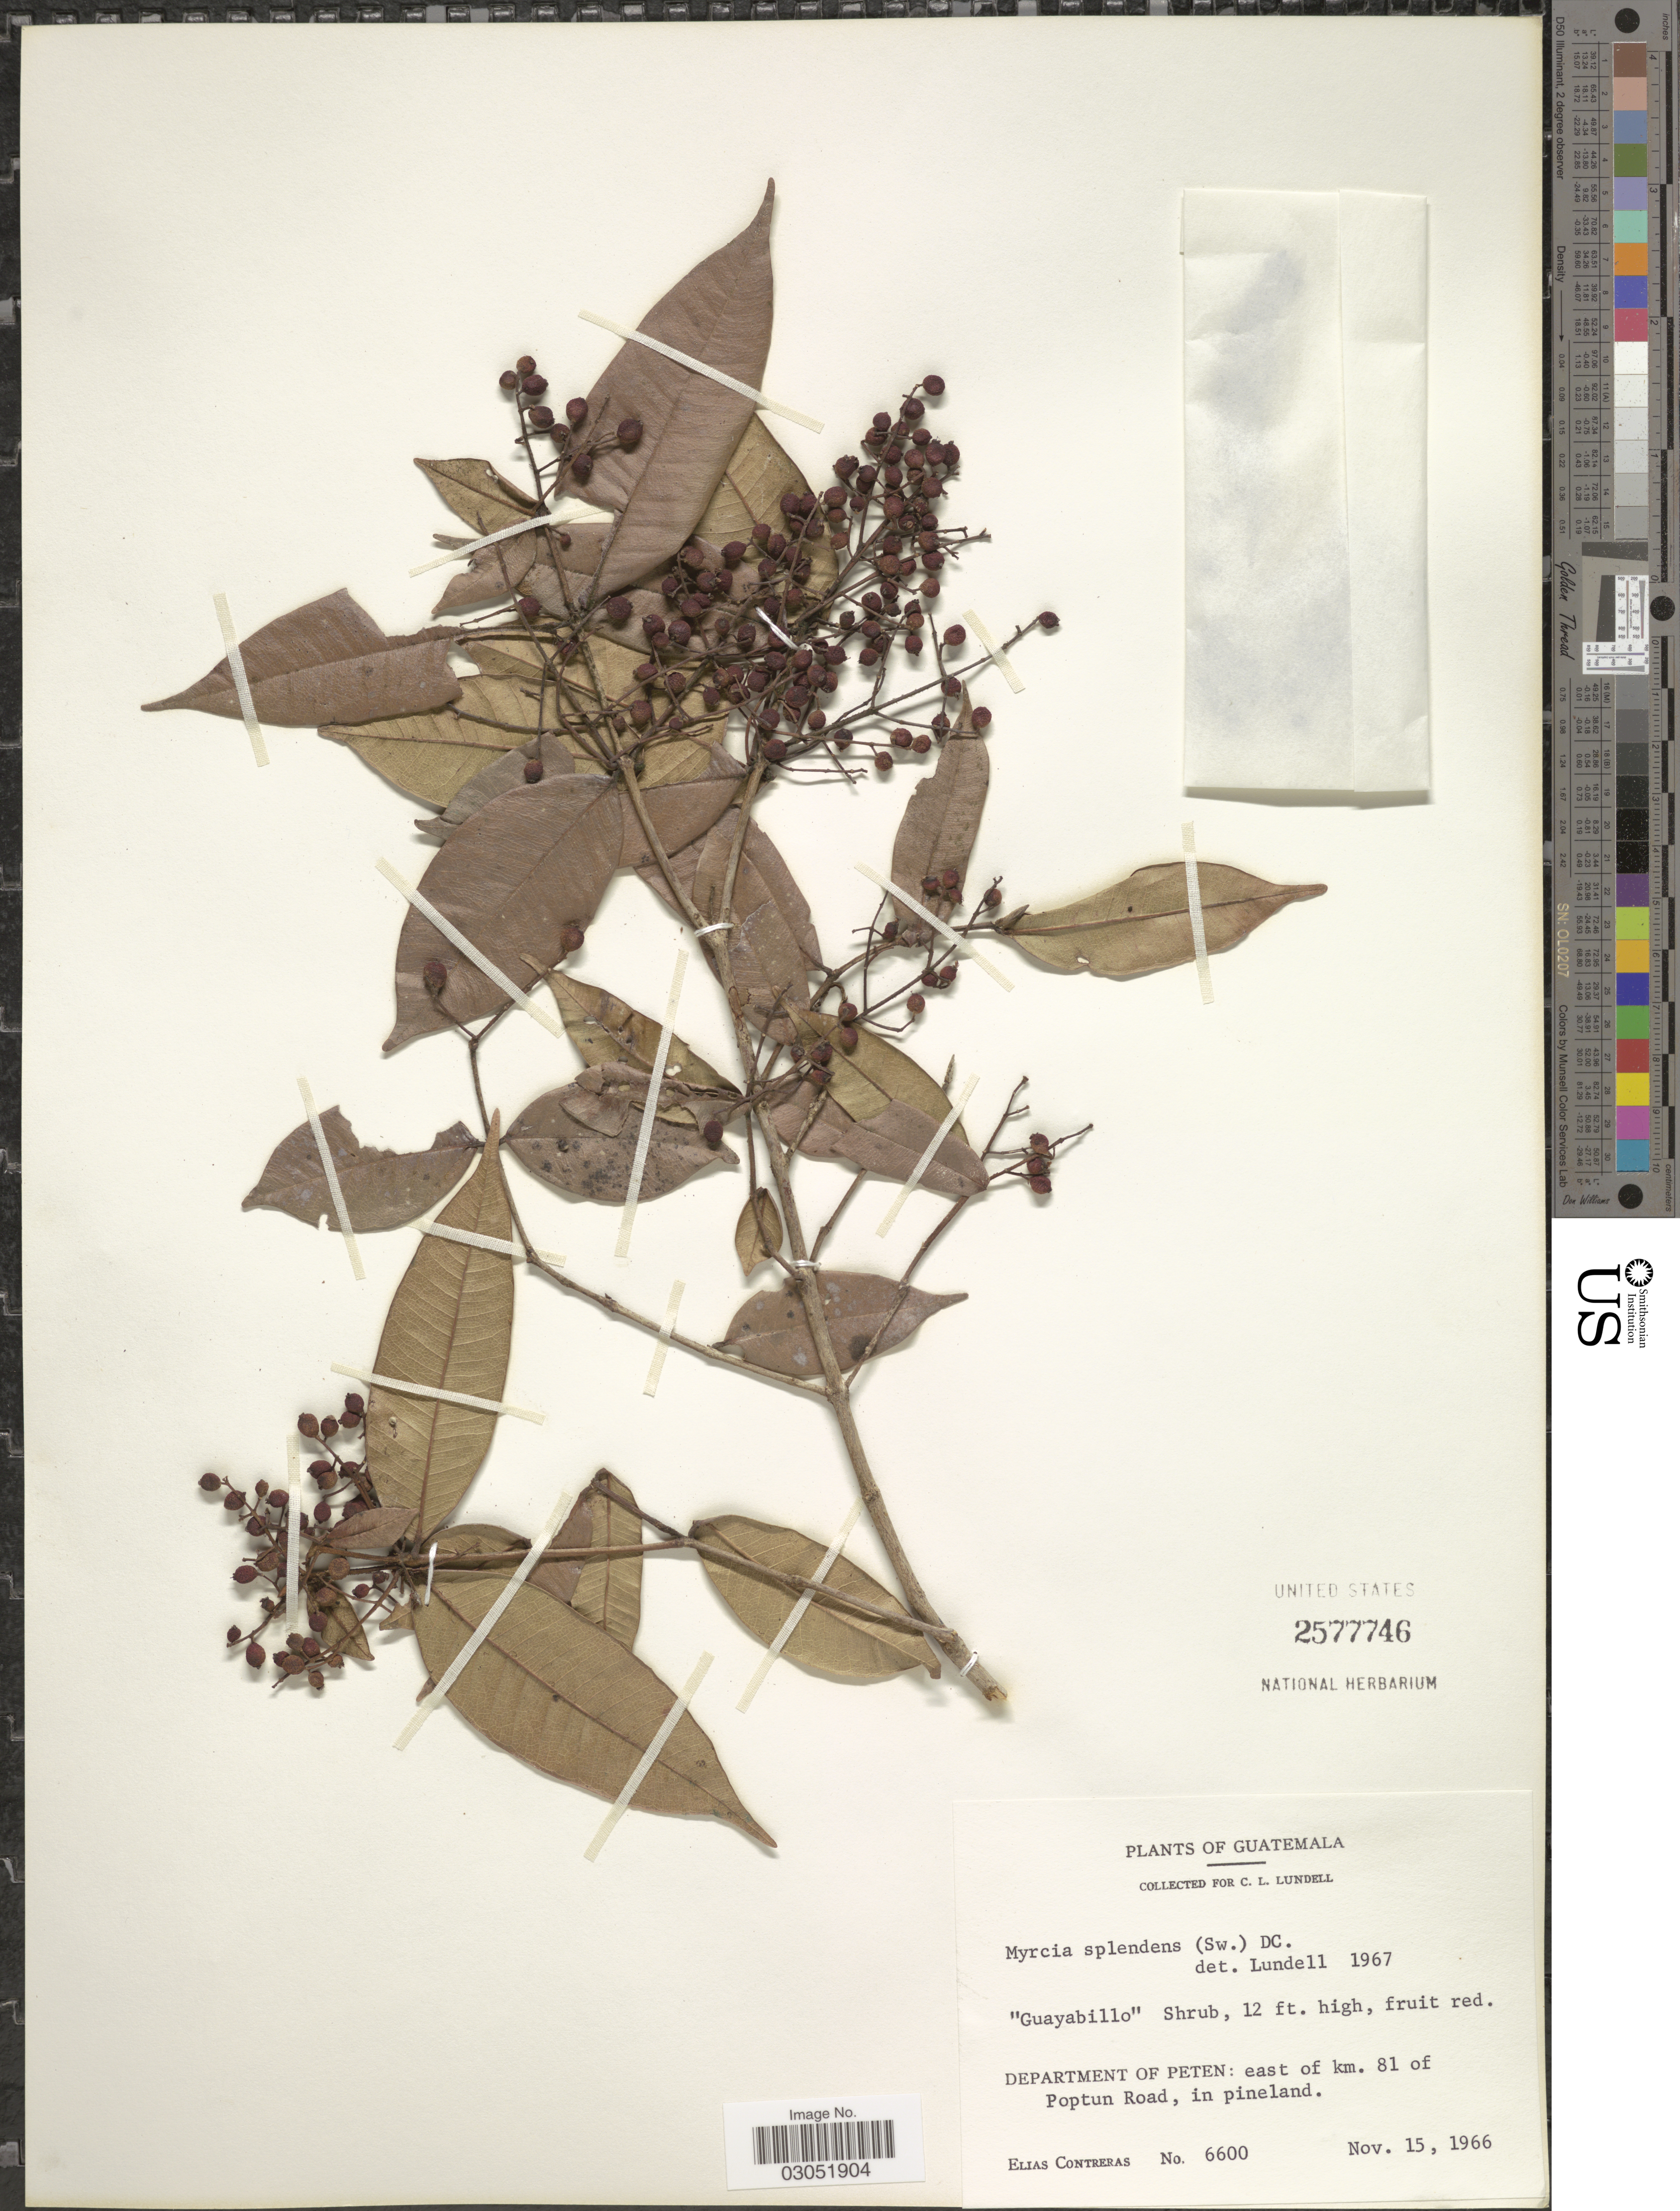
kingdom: Plantae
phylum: Tracheophyta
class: Magnoliopsida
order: Myrtales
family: Myrtaceae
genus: Myrcia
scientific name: Myrcia splendens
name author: (Sw.) DC.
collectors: E. Contreras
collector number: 6600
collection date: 1966-11-15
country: Guatemala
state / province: El Petén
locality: Department of Peten: east of km. 81 of Poptun Road, in pineland.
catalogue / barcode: US 2577746